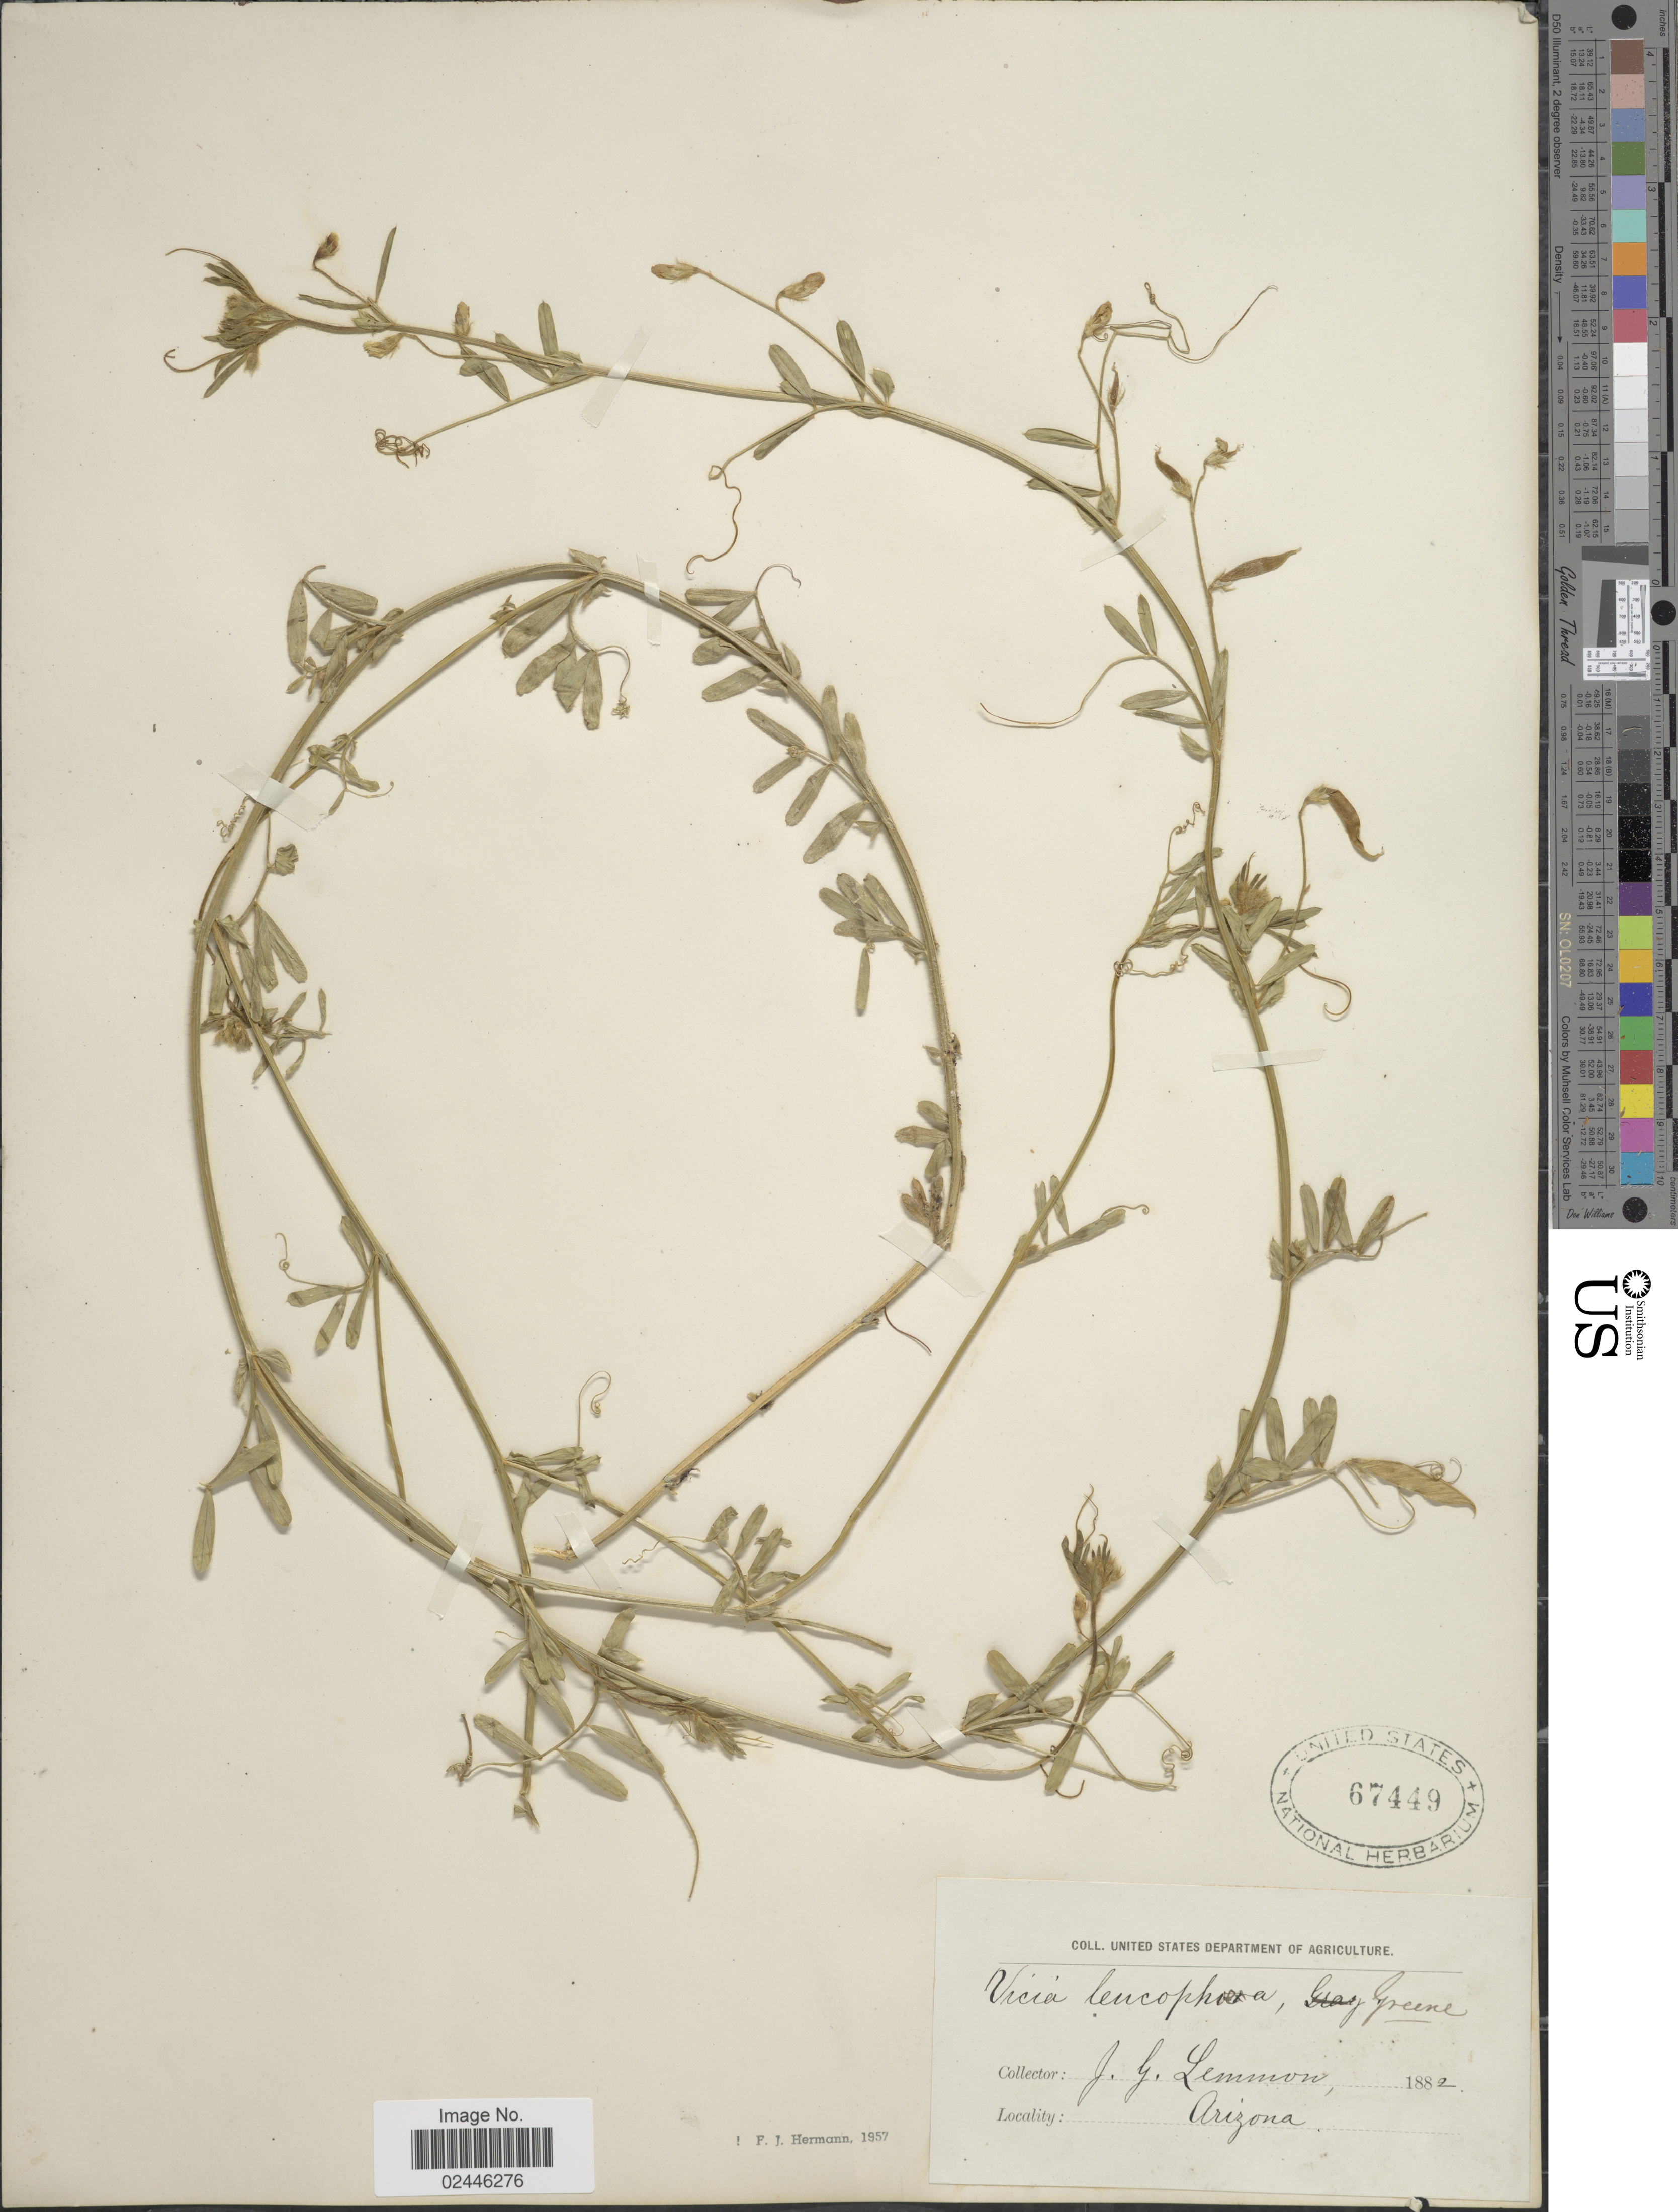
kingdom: Plantae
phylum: Tracheophyta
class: Magnoliopsida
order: Fabales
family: Fabaceae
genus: Vicia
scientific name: Vicia leucophaea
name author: Greene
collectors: J. Lemmon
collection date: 1882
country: United States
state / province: Arizona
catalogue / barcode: US 67449